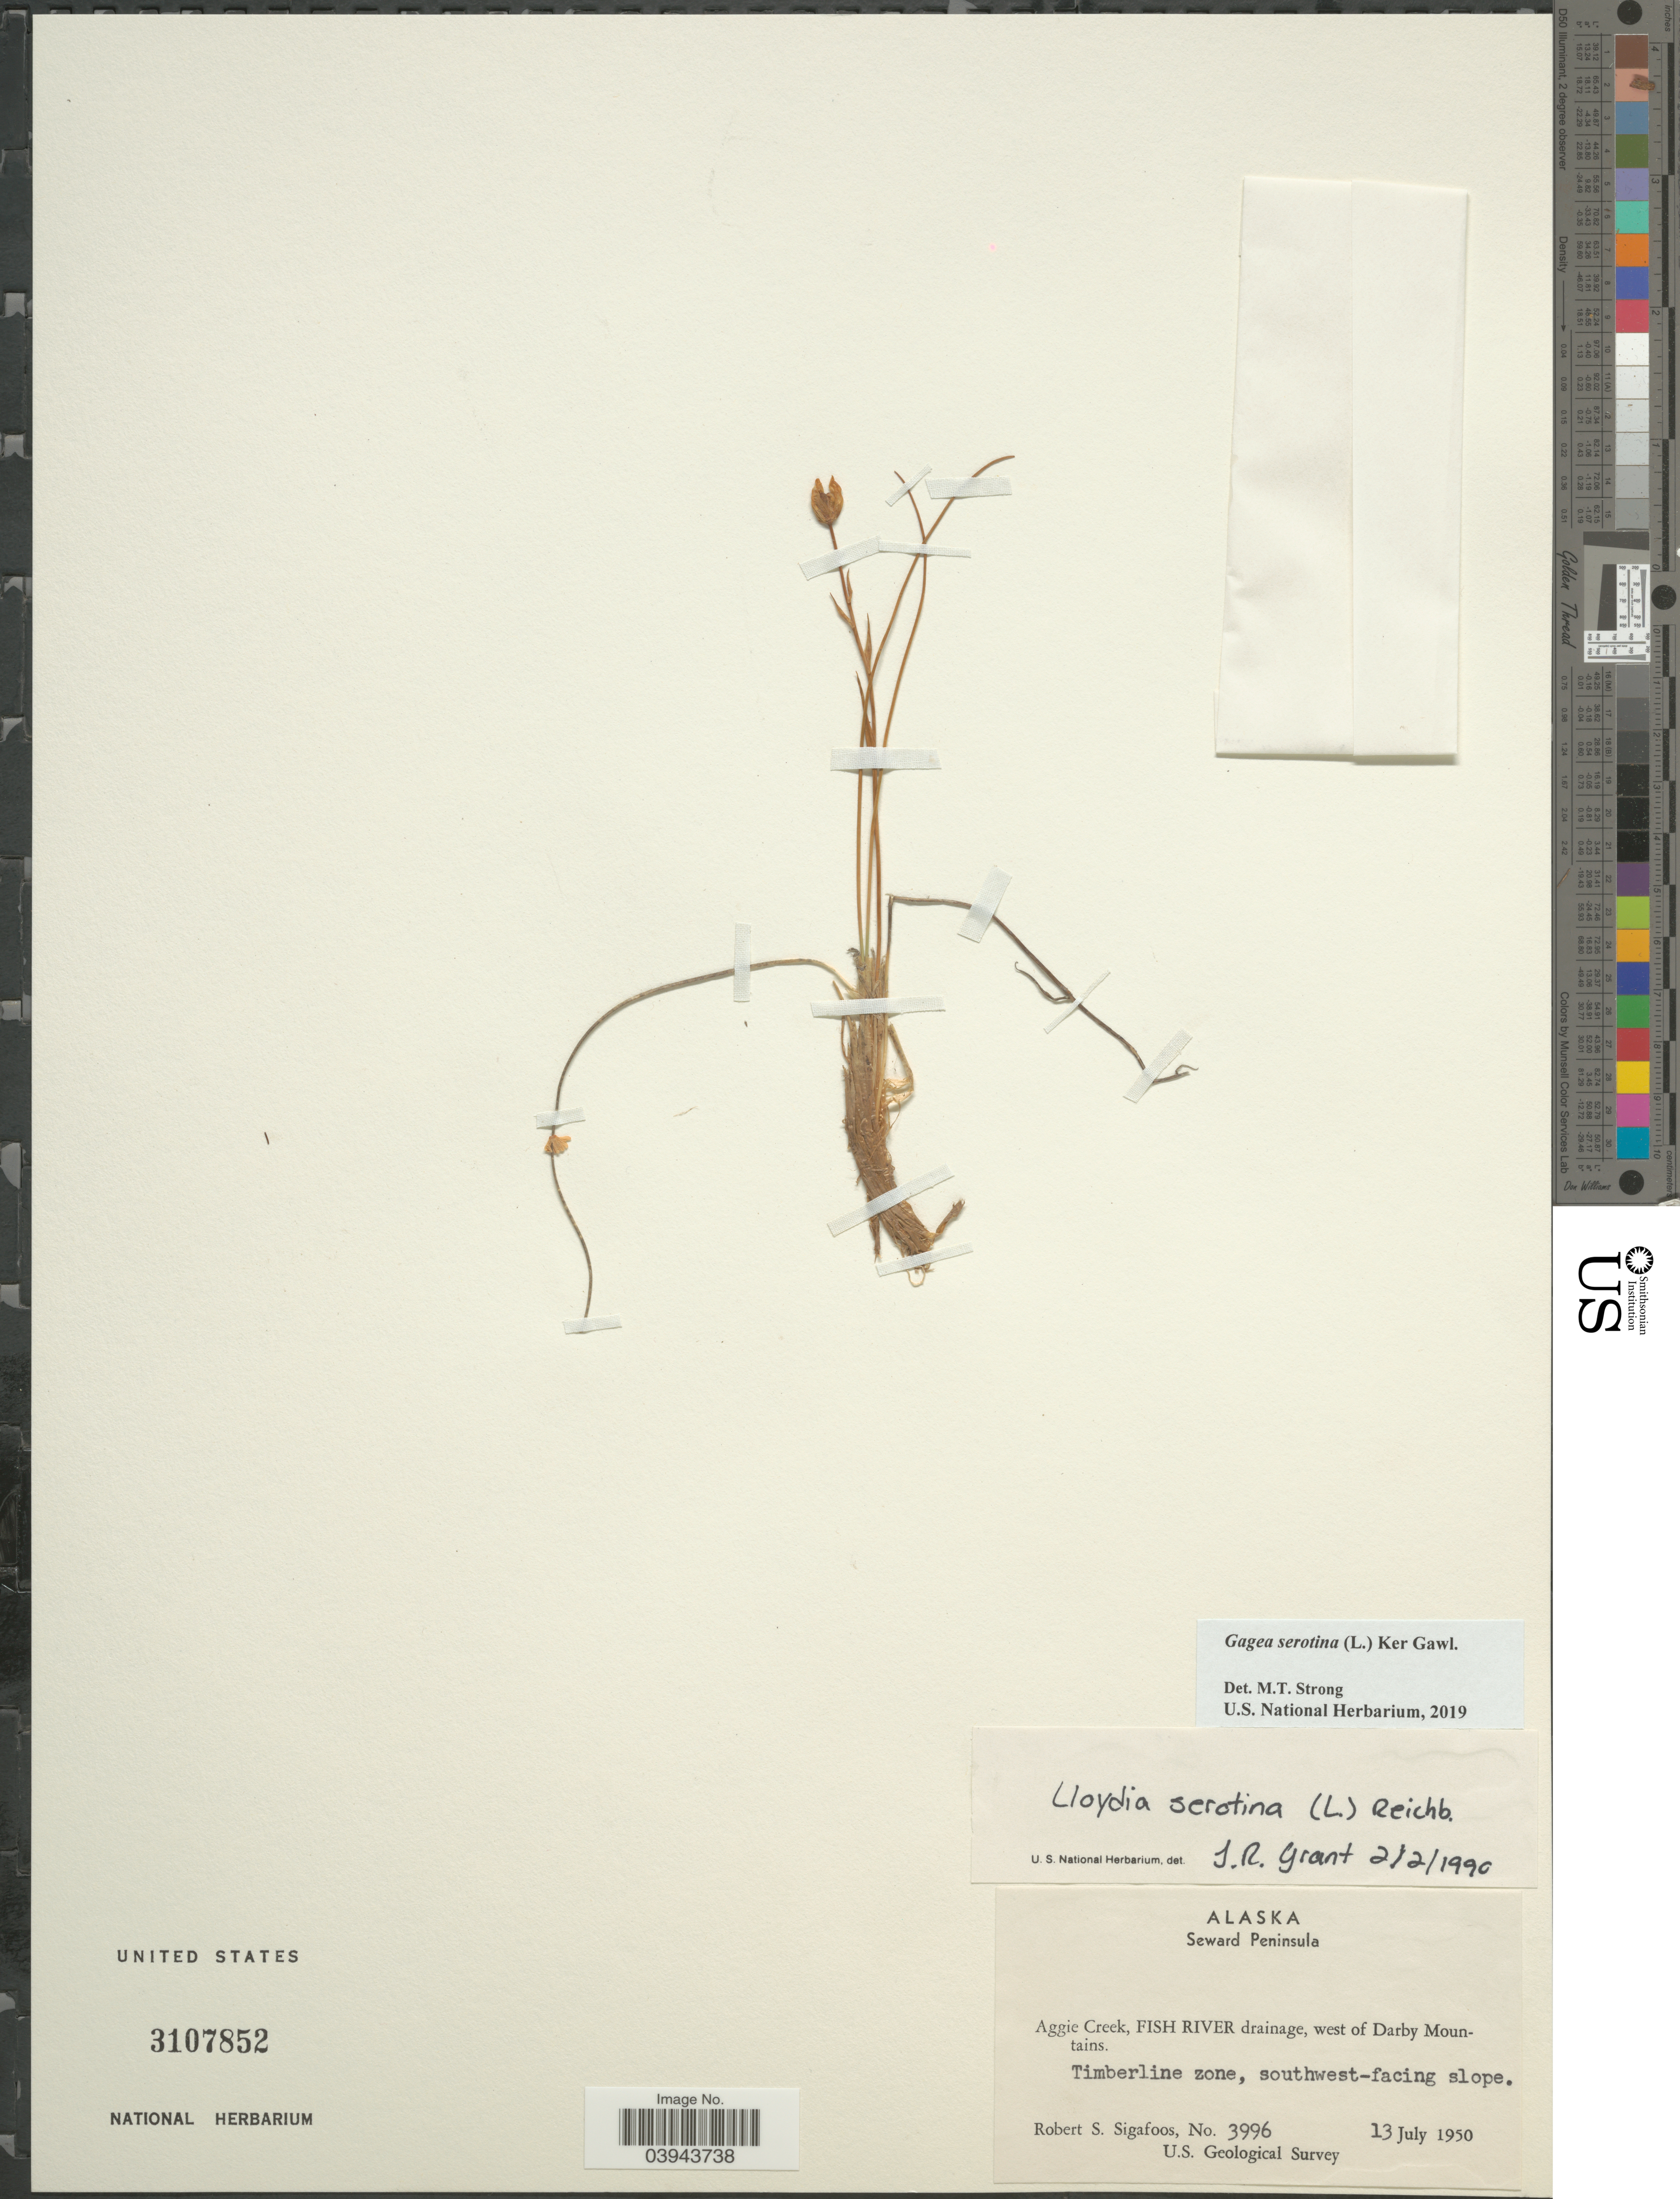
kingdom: Plantae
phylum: Tracheophyta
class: Liliopsida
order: Liliales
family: Liliaceae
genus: Lloydia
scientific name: Lloydia serotina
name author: (L.) Salisb. ex Rchb.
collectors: R. Sigafoos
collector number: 3996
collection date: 1950-07-13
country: United States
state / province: Alaska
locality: Seward Peninsula. Aggie Creek, Fish River drainage, west of Darby Mountains. Timberline zone, southwest-facing slope.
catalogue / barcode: US 3107852